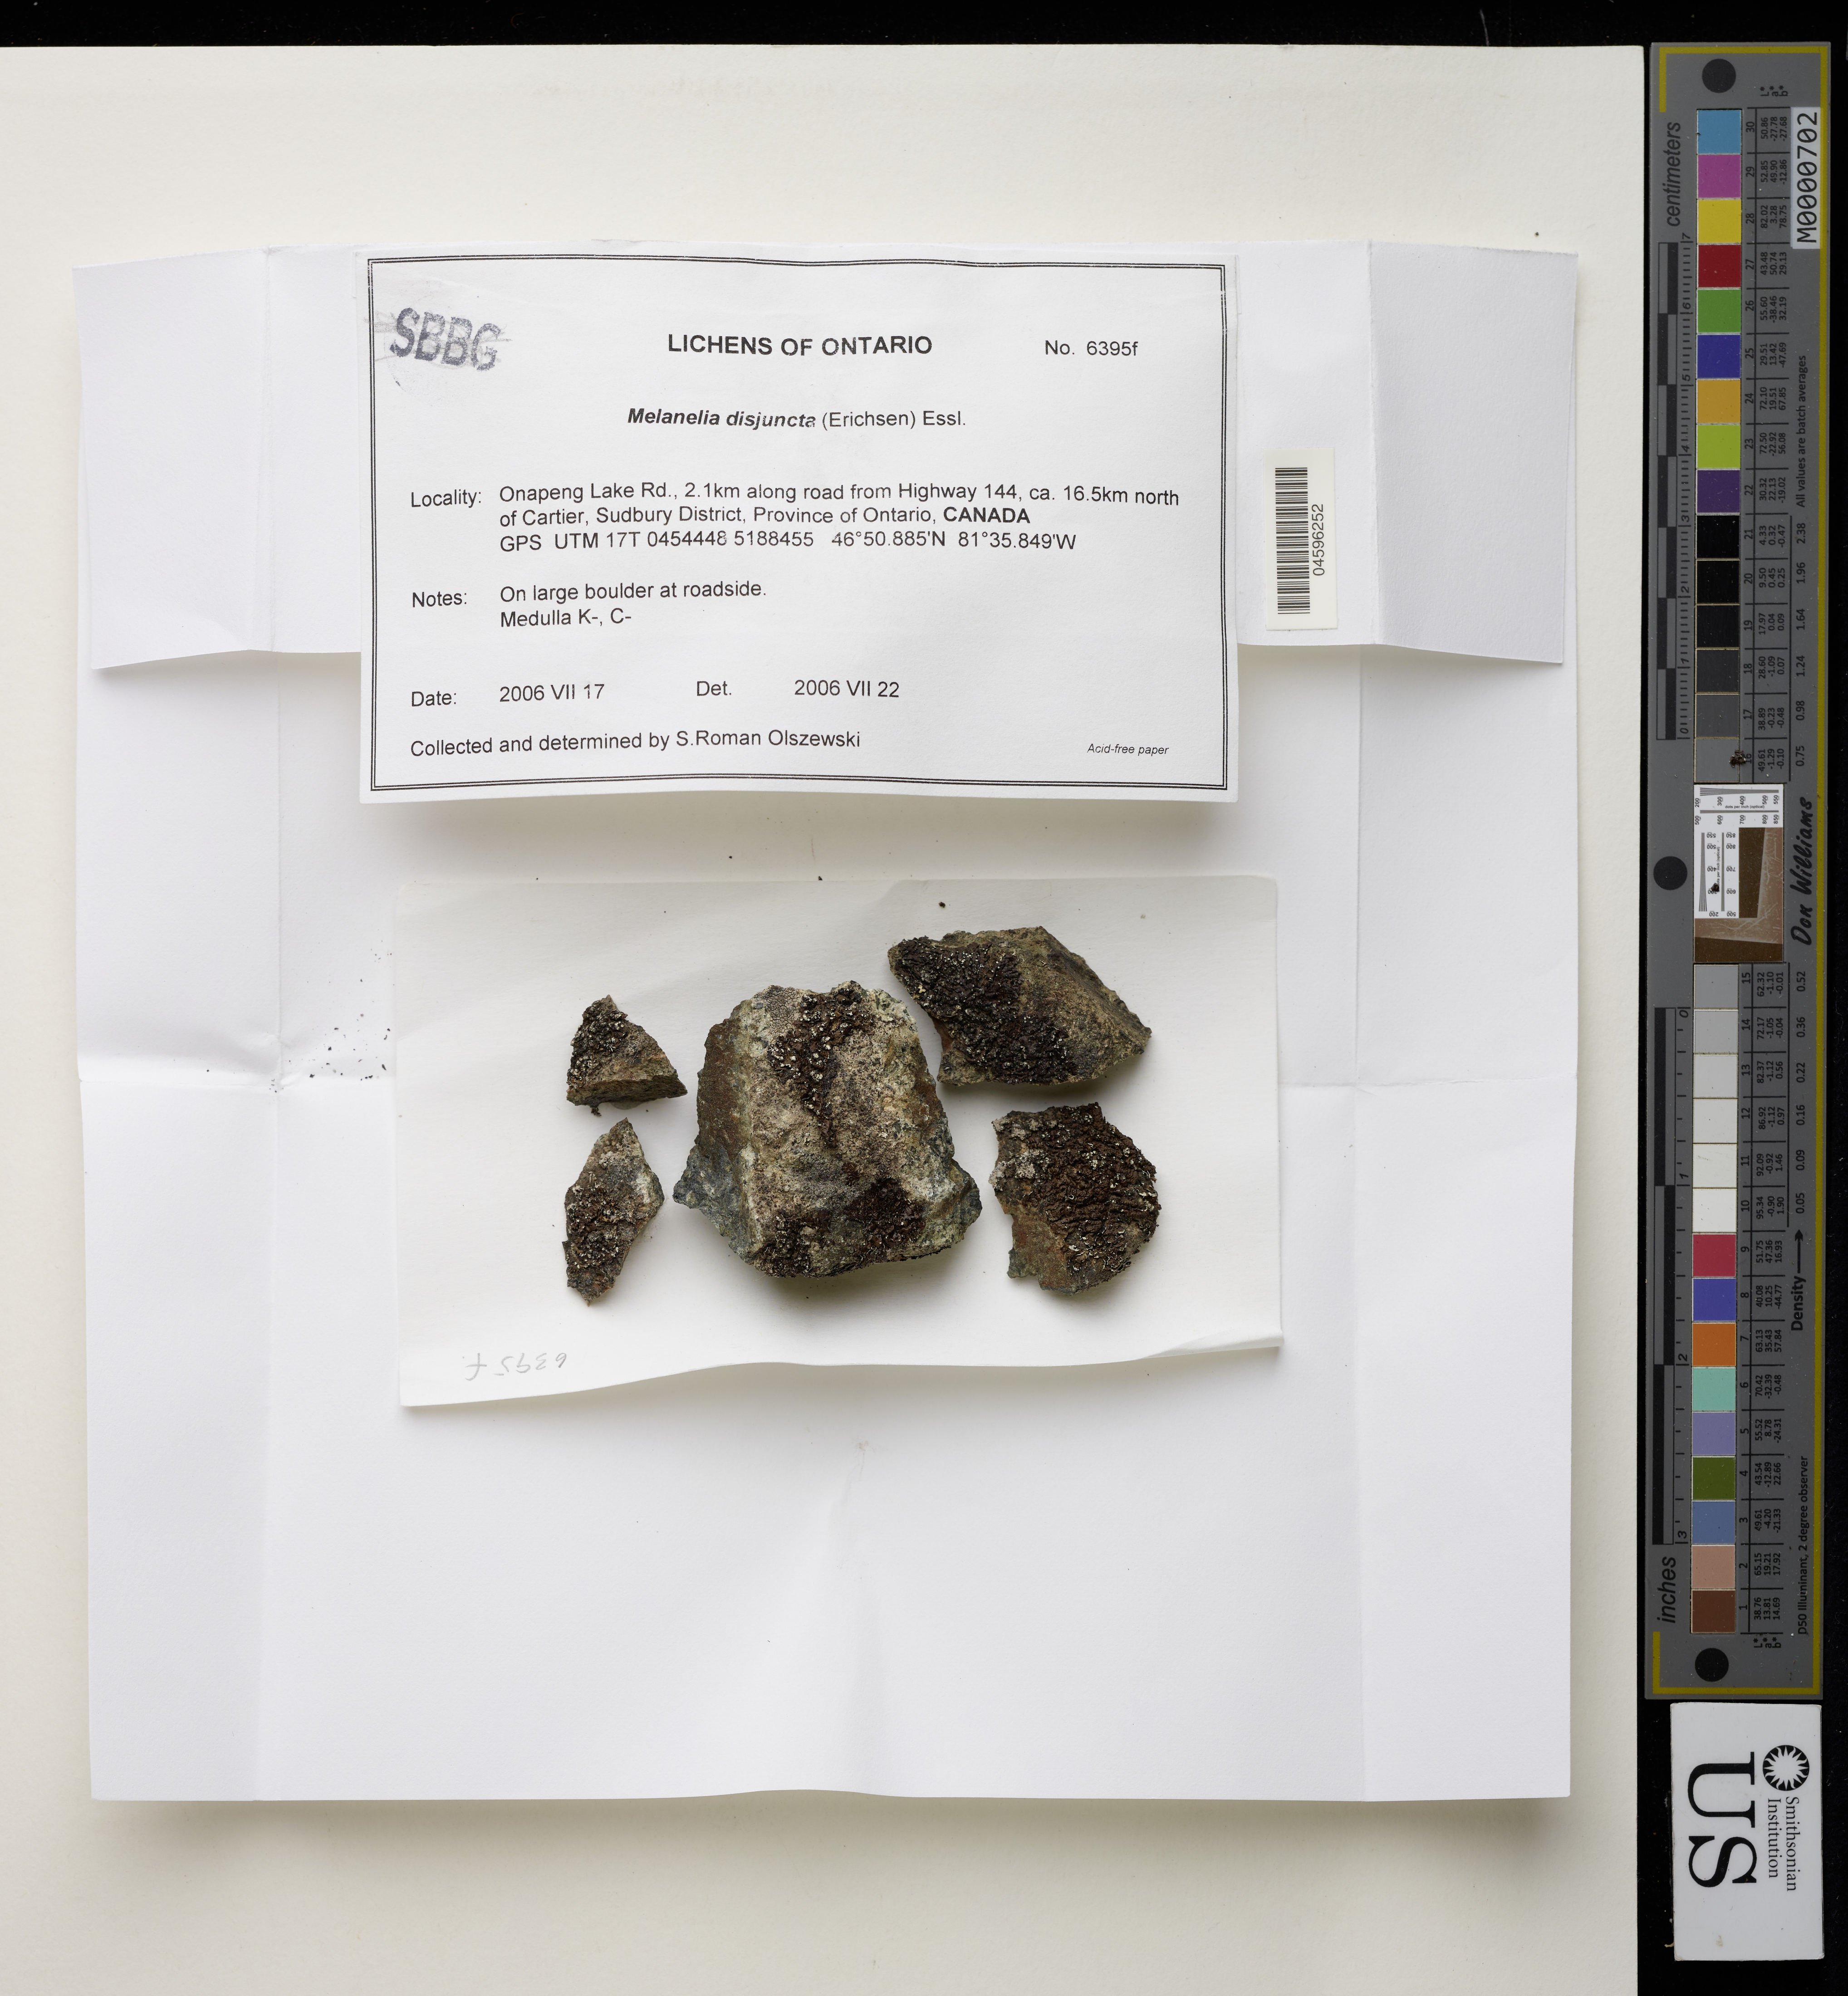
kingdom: Fungi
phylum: Ascomycota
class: Lecanoromycetes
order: Lecanorales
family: Parmeliaceae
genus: Melanelia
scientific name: Melanelia disjuncta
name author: (Erichs.) Essl.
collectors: T. Olszewski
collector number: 6395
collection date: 2006-07-22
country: Canada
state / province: Ontario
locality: Onapeng Lake Rd., 2.1 km along road from Highway 144, ca. 16.5km north of Cartier, Sudbury District, Province of Ontario. GPS UTM 17T 0454448 5188455.